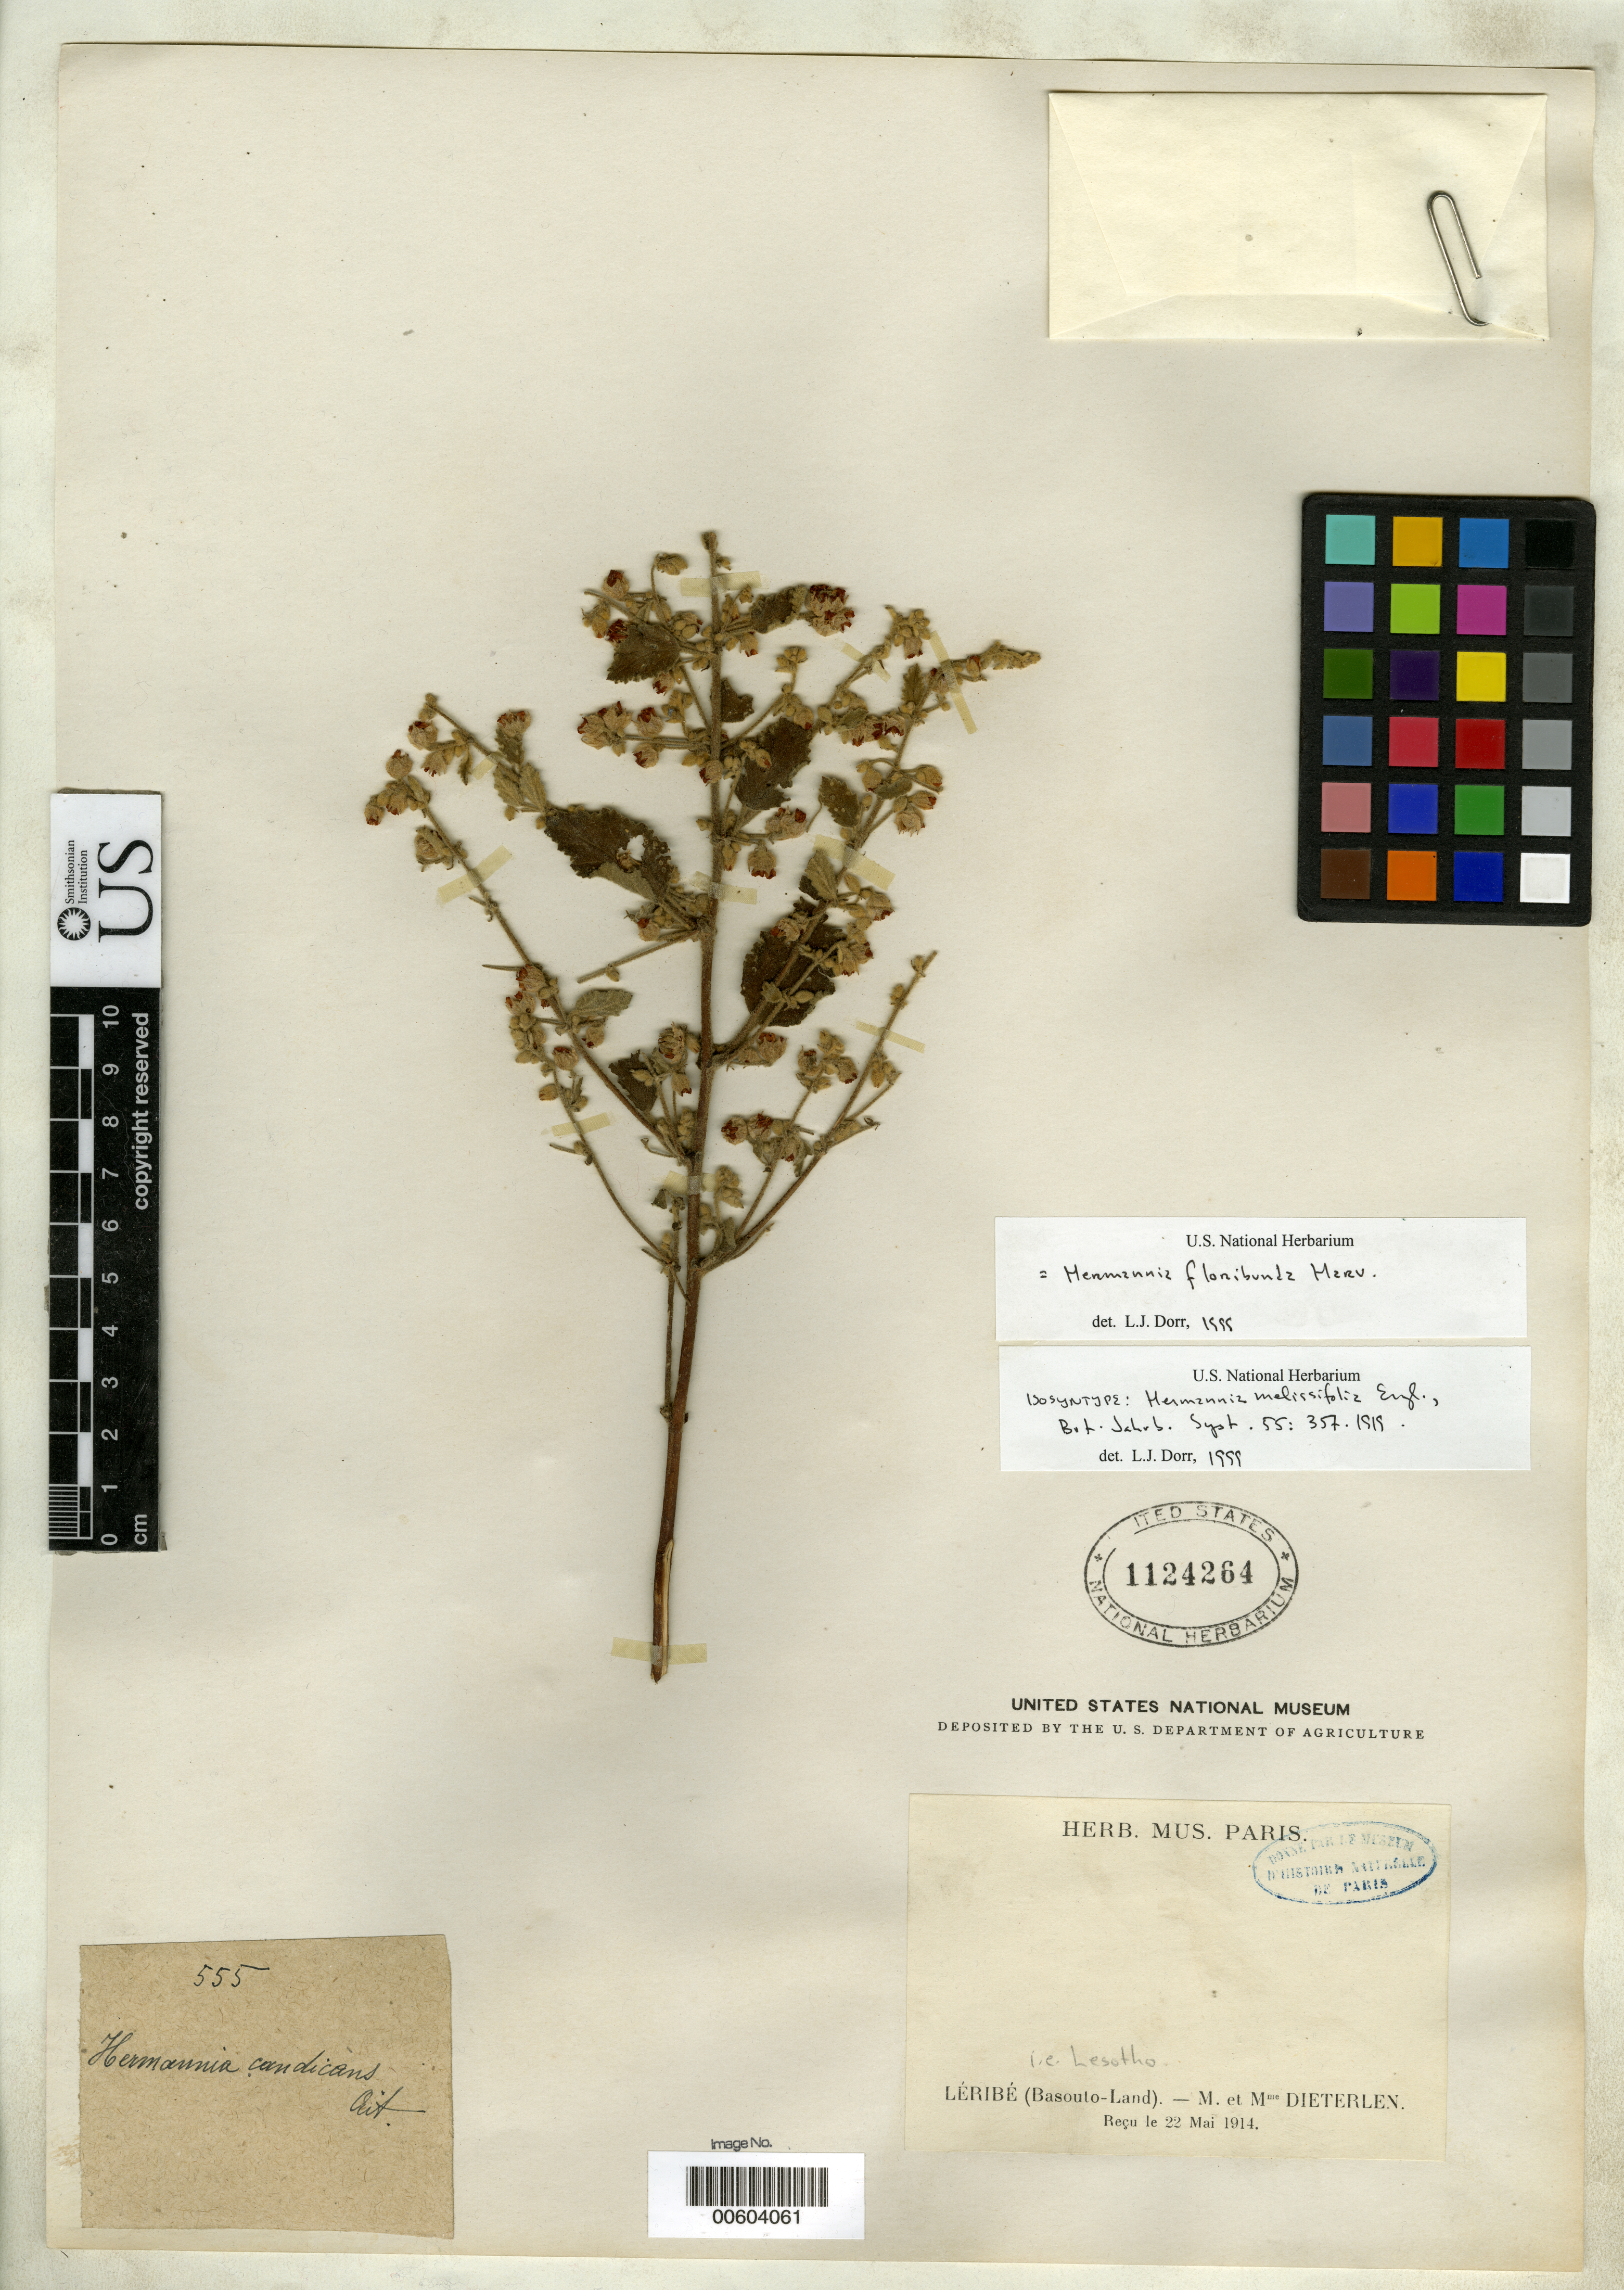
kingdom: Plantae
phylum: Tracheophyta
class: Magnoliopsida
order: Malvales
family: Malvaceae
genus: Hermannia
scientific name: Hermannia melissifolia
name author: Engl.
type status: Isosyntype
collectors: A. Dieterlen & -. Dieterlen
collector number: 555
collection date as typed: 22 May 1914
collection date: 1914-05-22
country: Lesotho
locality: Leride, Basuto-land.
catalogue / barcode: US 1124264